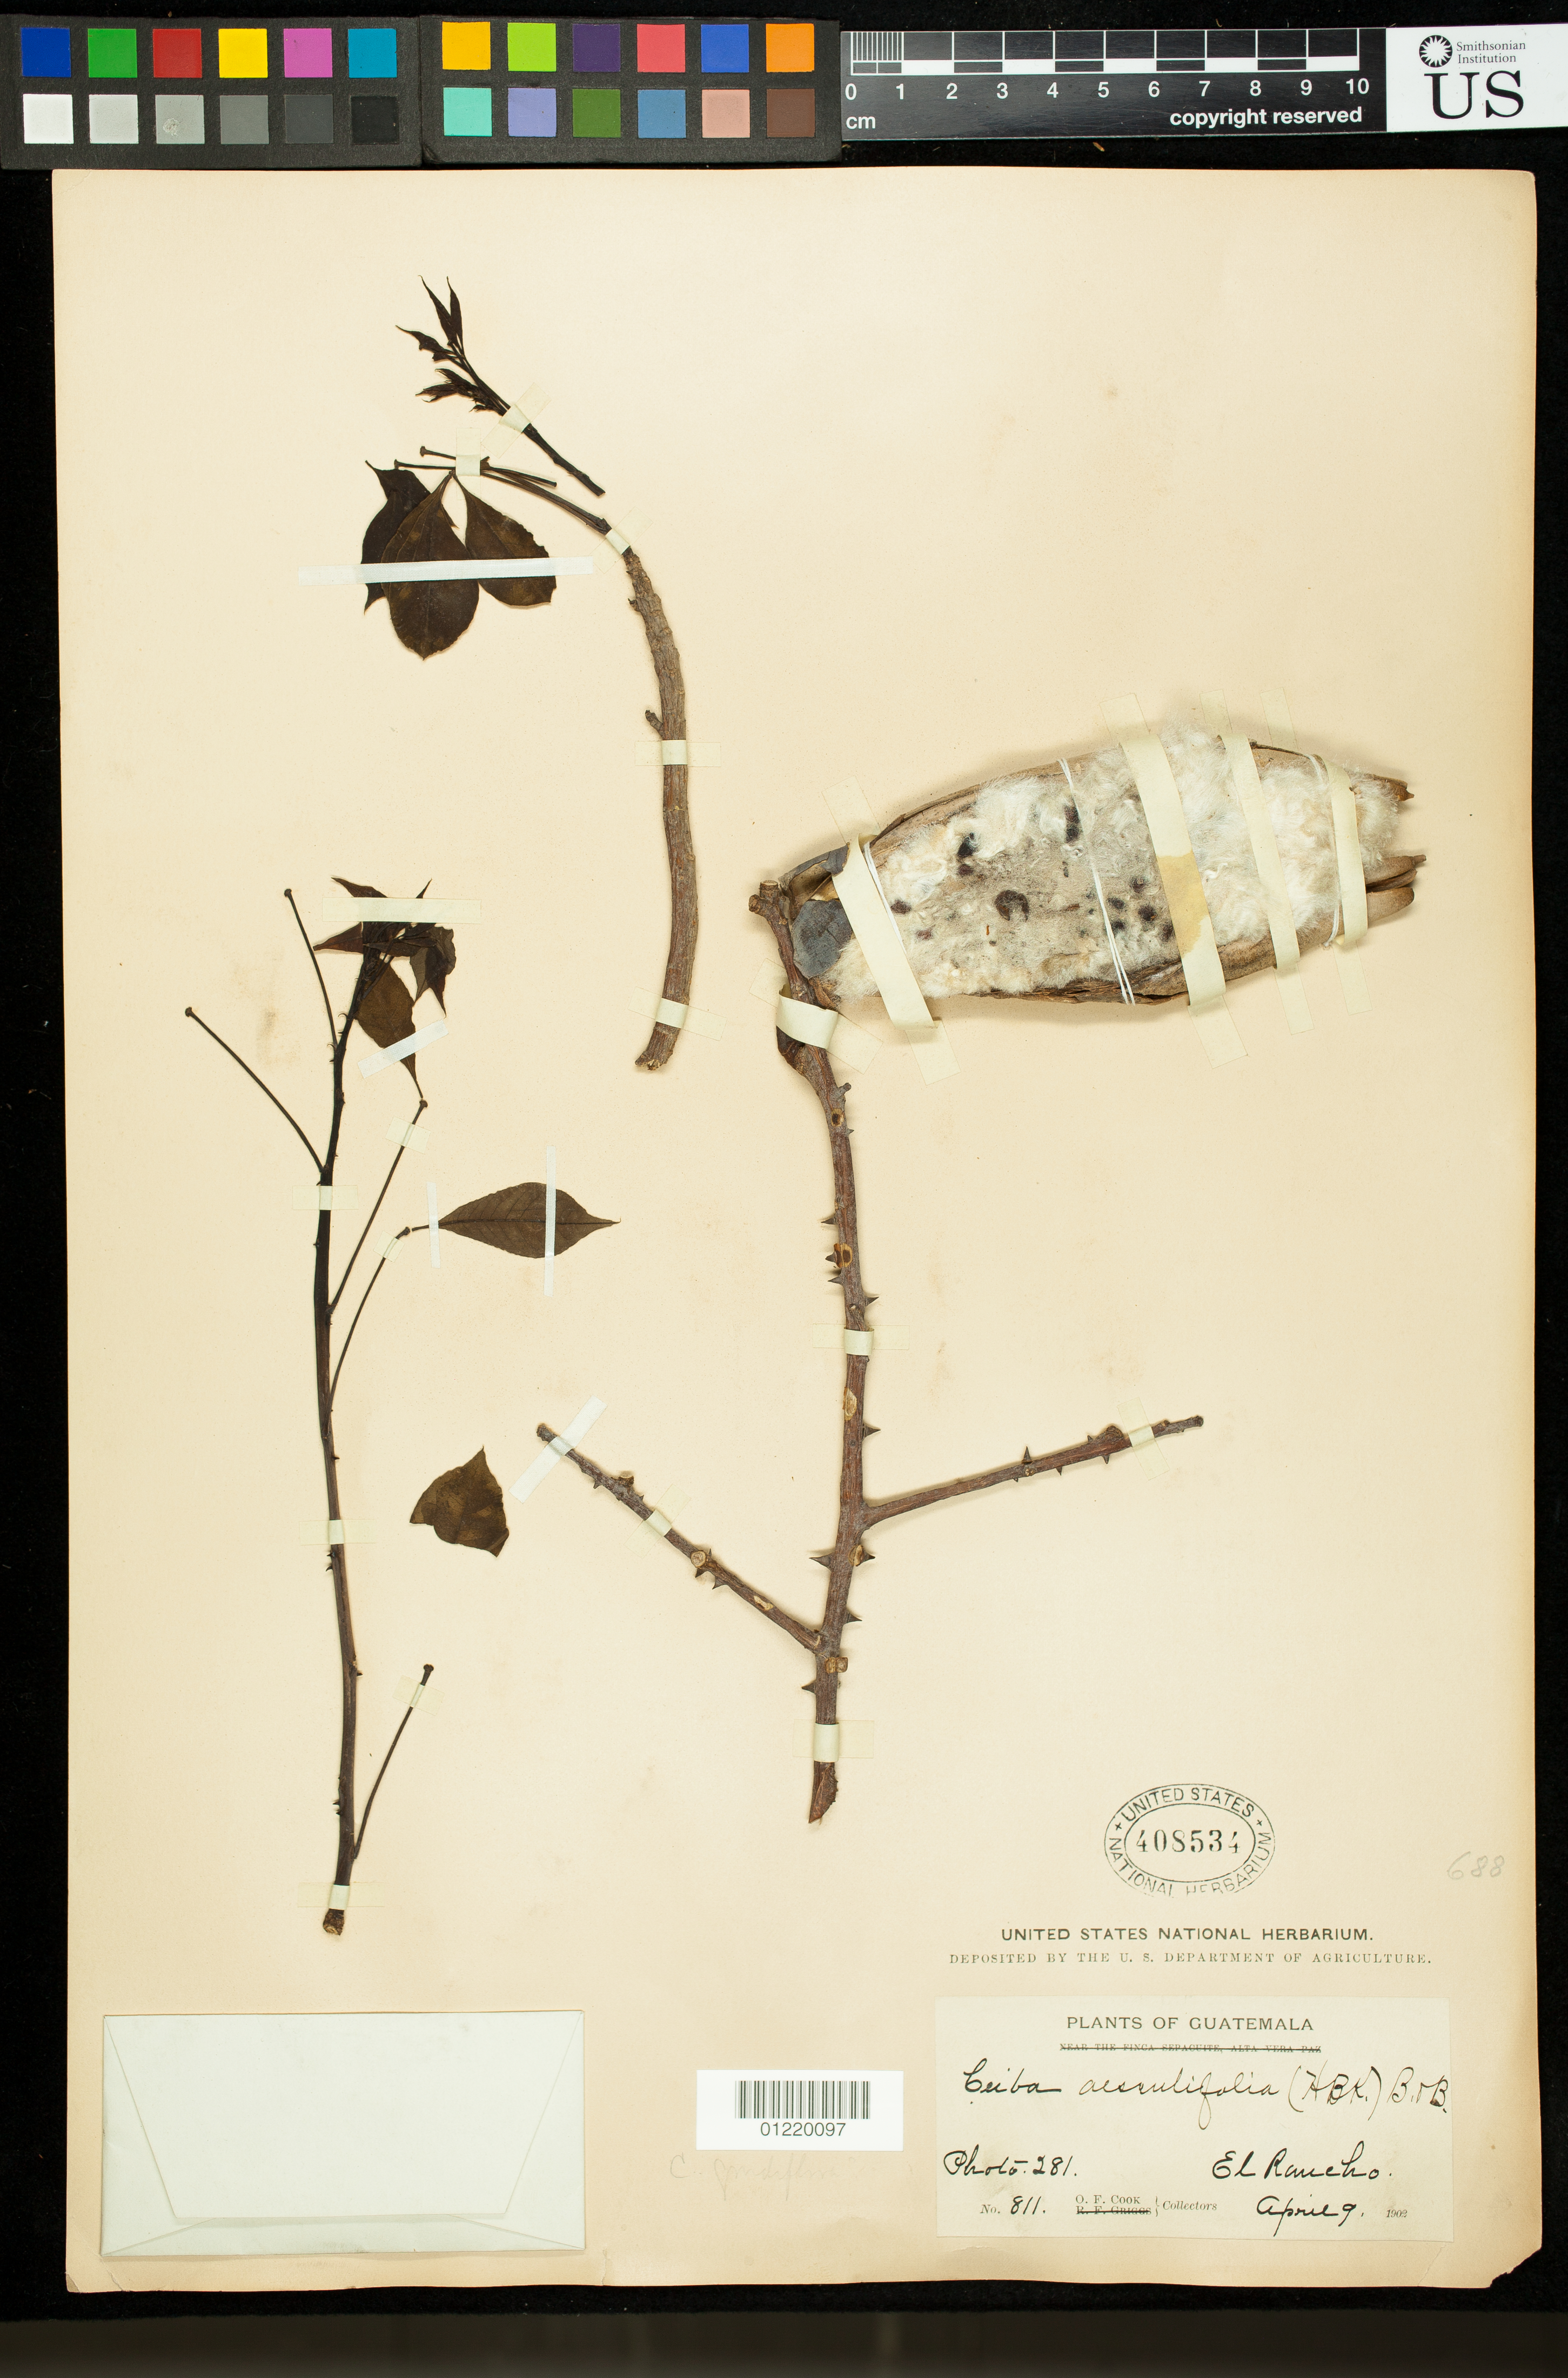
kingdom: Plantae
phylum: Tracheophyta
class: Magnoliopsida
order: Malvales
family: Malvaceae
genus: Ceiba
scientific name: Ceiba aesculifolia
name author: (Kunth) Britten & Baker f.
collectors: O. F. Cook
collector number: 811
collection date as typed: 4/9/1902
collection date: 1902-04-09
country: Guatemala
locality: El Rancho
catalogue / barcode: US 408534